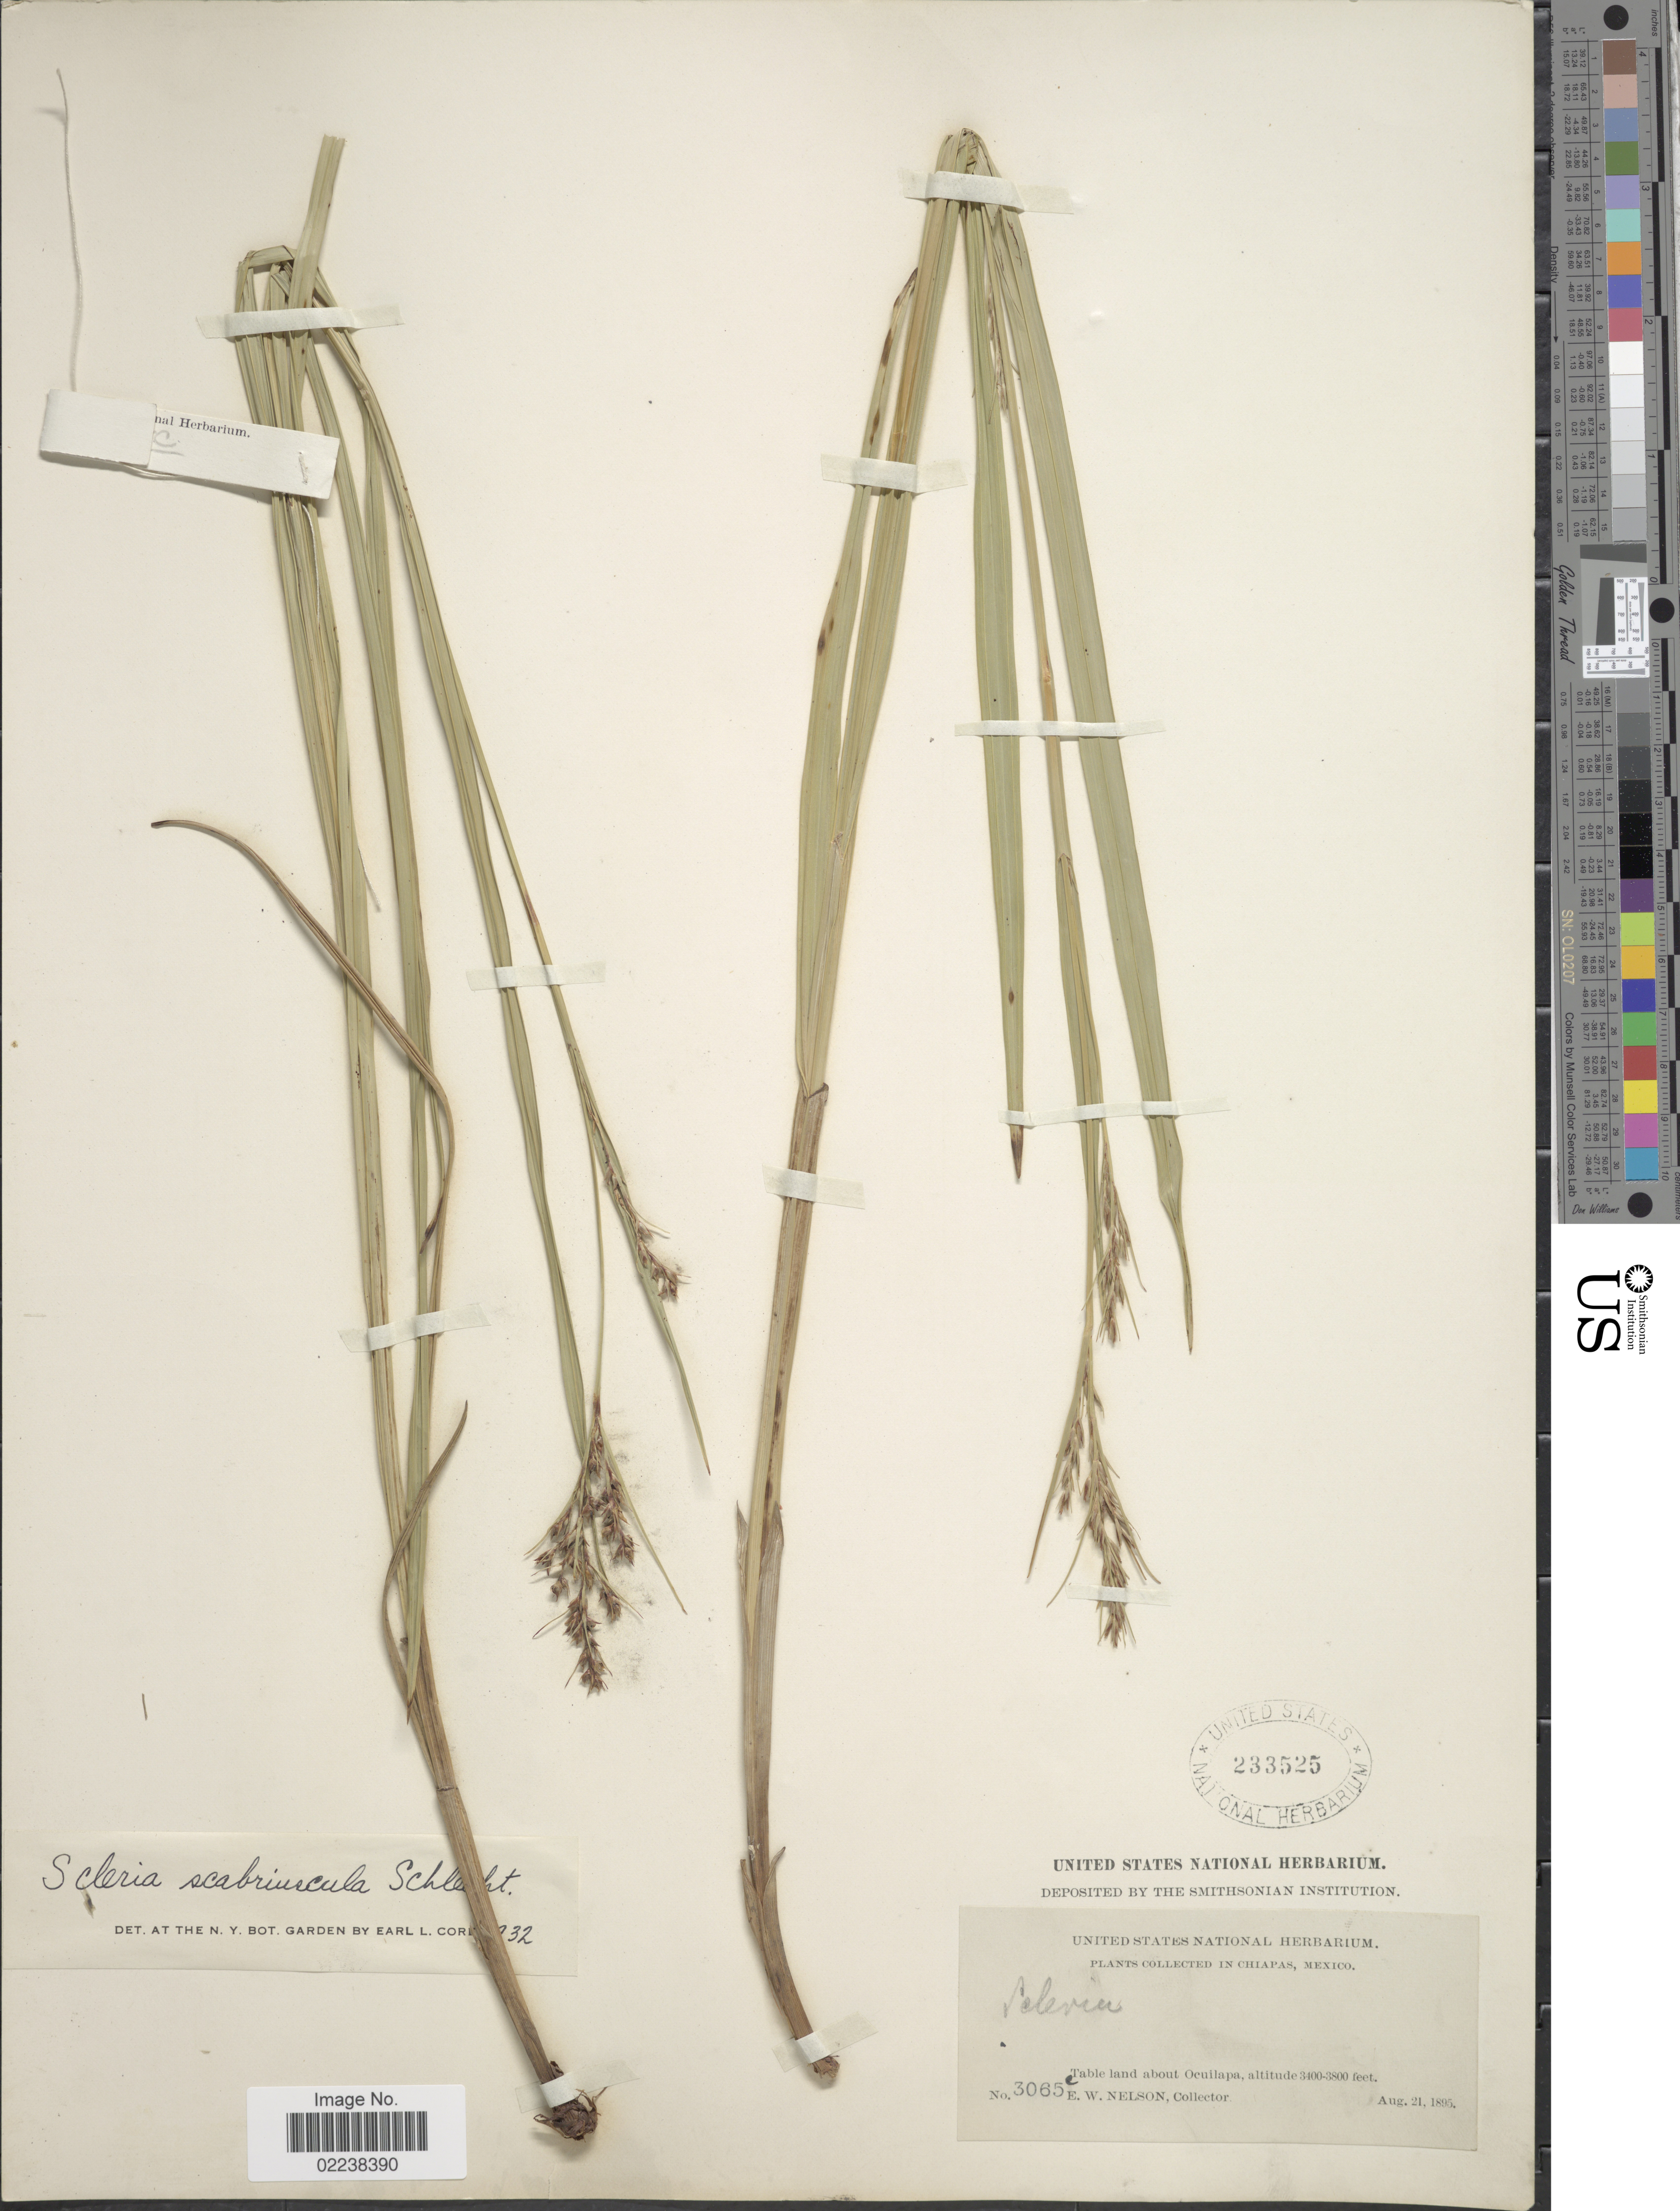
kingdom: Plantae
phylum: Tracheophyta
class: Liliopsida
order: Poales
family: Cyperaceae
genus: Scleria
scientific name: Scleria scabriuscula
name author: Schltdl.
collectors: E. W. Nelson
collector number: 3065e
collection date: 1895-08-21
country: Mexico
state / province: Chiapas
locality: Chiapas, Mexico, table land about Ocuilapa.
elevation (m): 1036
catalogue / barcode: US 233525